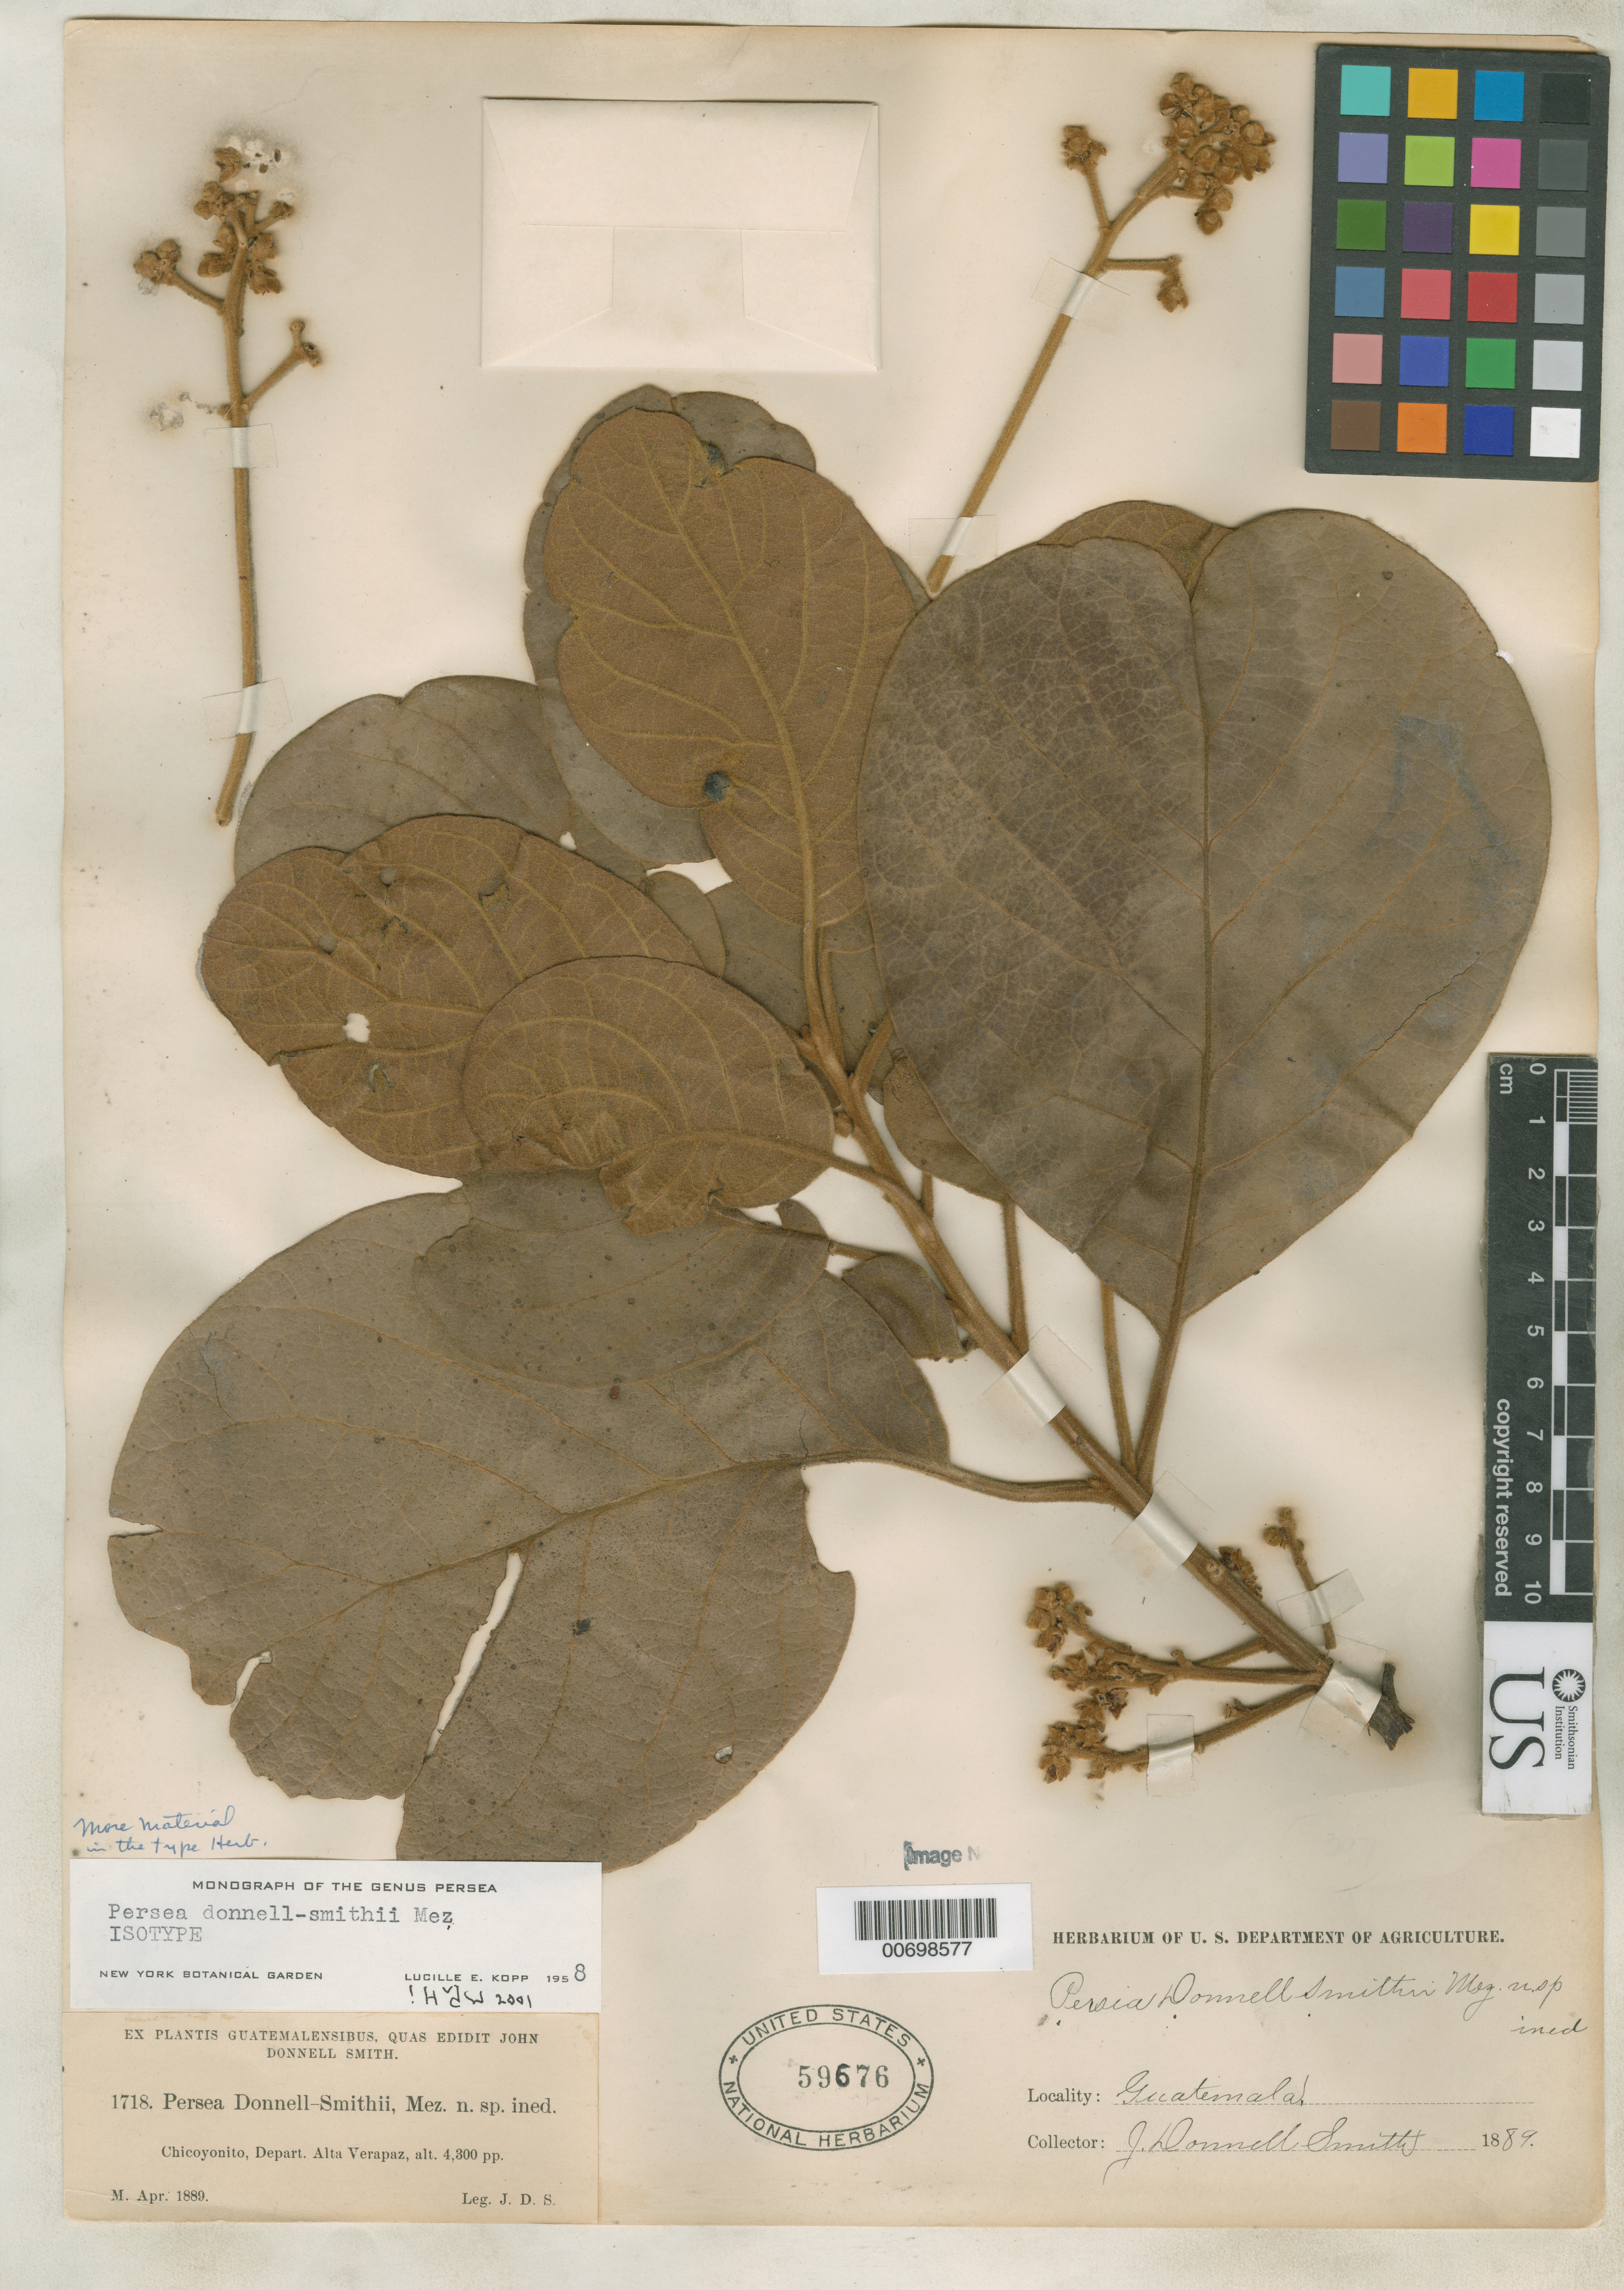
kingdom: Plantae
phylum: Tracheophyta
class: Magnoliopsida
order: Laurales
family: Lauraceae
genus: Persea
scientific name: Persea donnell-smithii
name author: Mez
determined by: Kopp, L. E., (NY), New York Botanical Garden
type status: Isolectotype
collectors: J. Donnell Smith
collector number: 1718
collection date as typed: Apr 1889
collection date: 1889-04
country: Guatemala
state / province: Alta Verapaz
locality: Chicoyonito, Depart. Alta Verapaz.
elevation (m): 1311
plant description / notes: One of two syntypes cited in protologue; annotated (1958) and cited (1966) by Kopp as "isotype".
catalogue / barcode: US 59676